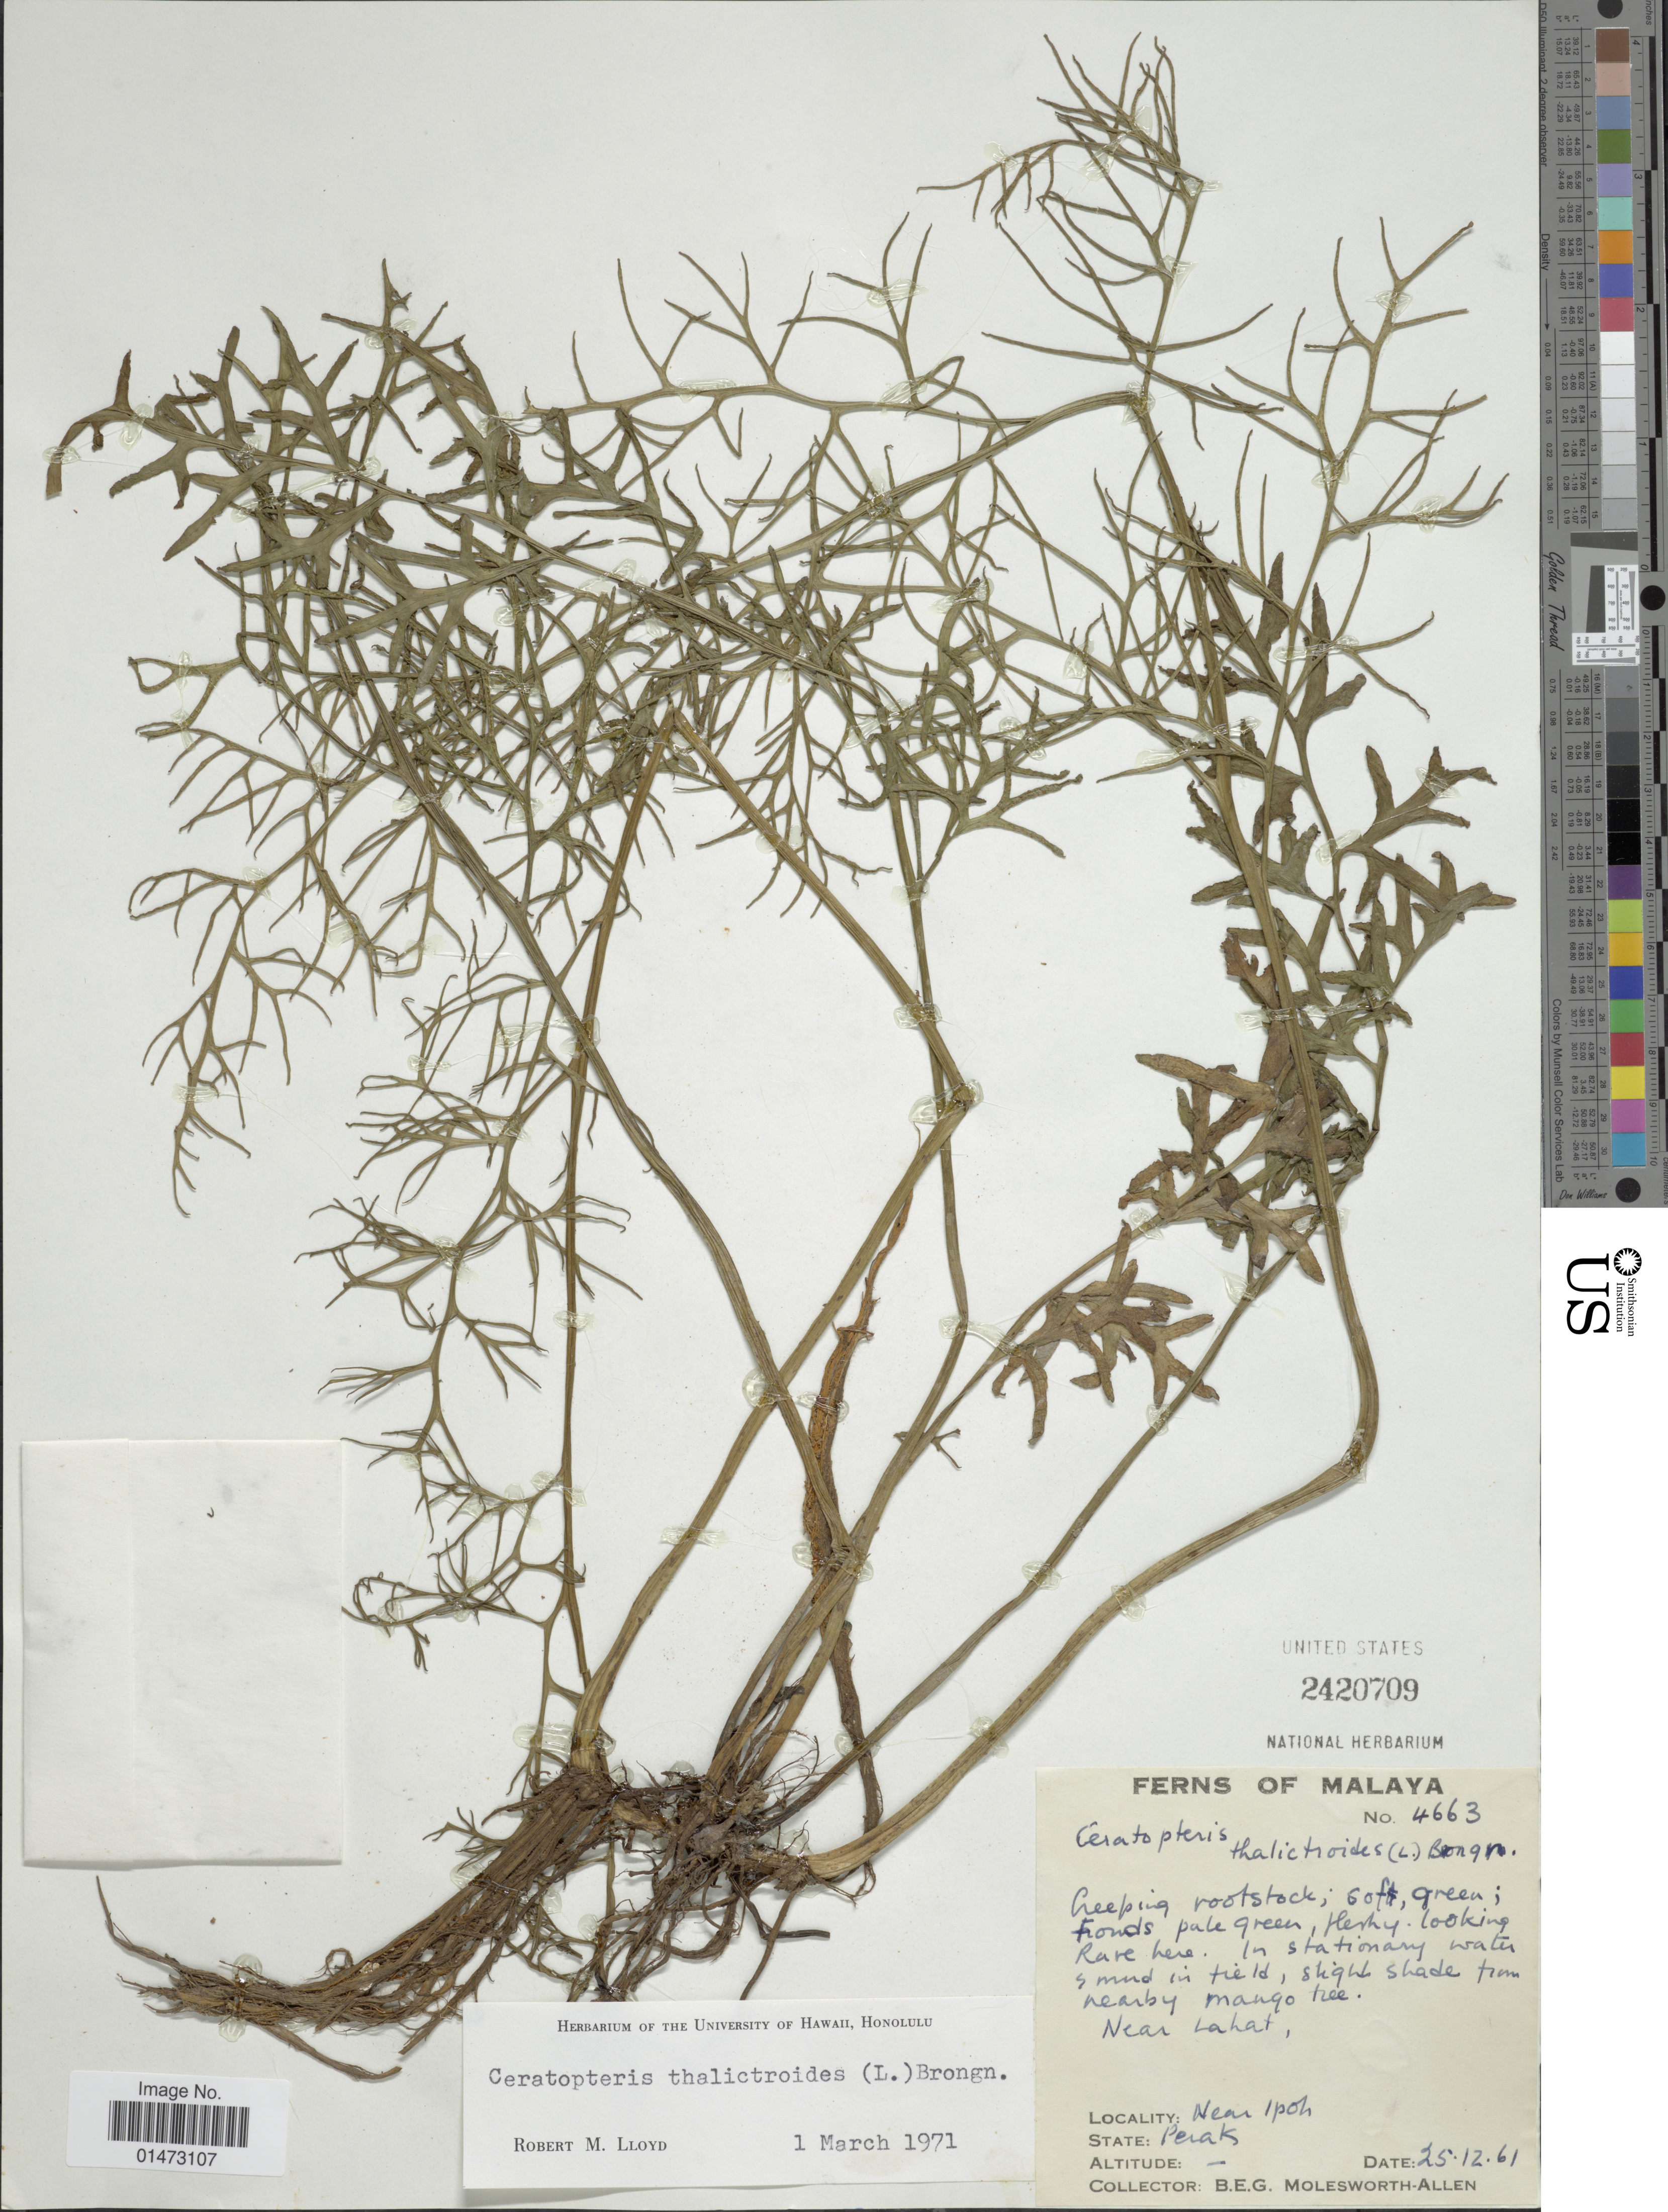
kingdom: Plantae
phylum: Tracheophyta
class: Polypodiopsida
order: Polypodiales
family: Pteridaceae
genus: Ceratopteris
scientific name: Ceratopteris thalictroides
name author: (L.) Brongn.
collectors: B. E. G. Molesworth-Allen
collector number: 4663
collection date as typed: Transcribed d/m/y: 25/12/61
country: Malaysia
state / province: Perak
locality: Ferns of Malaya. Near Ipoh.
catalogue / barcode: US 2420709